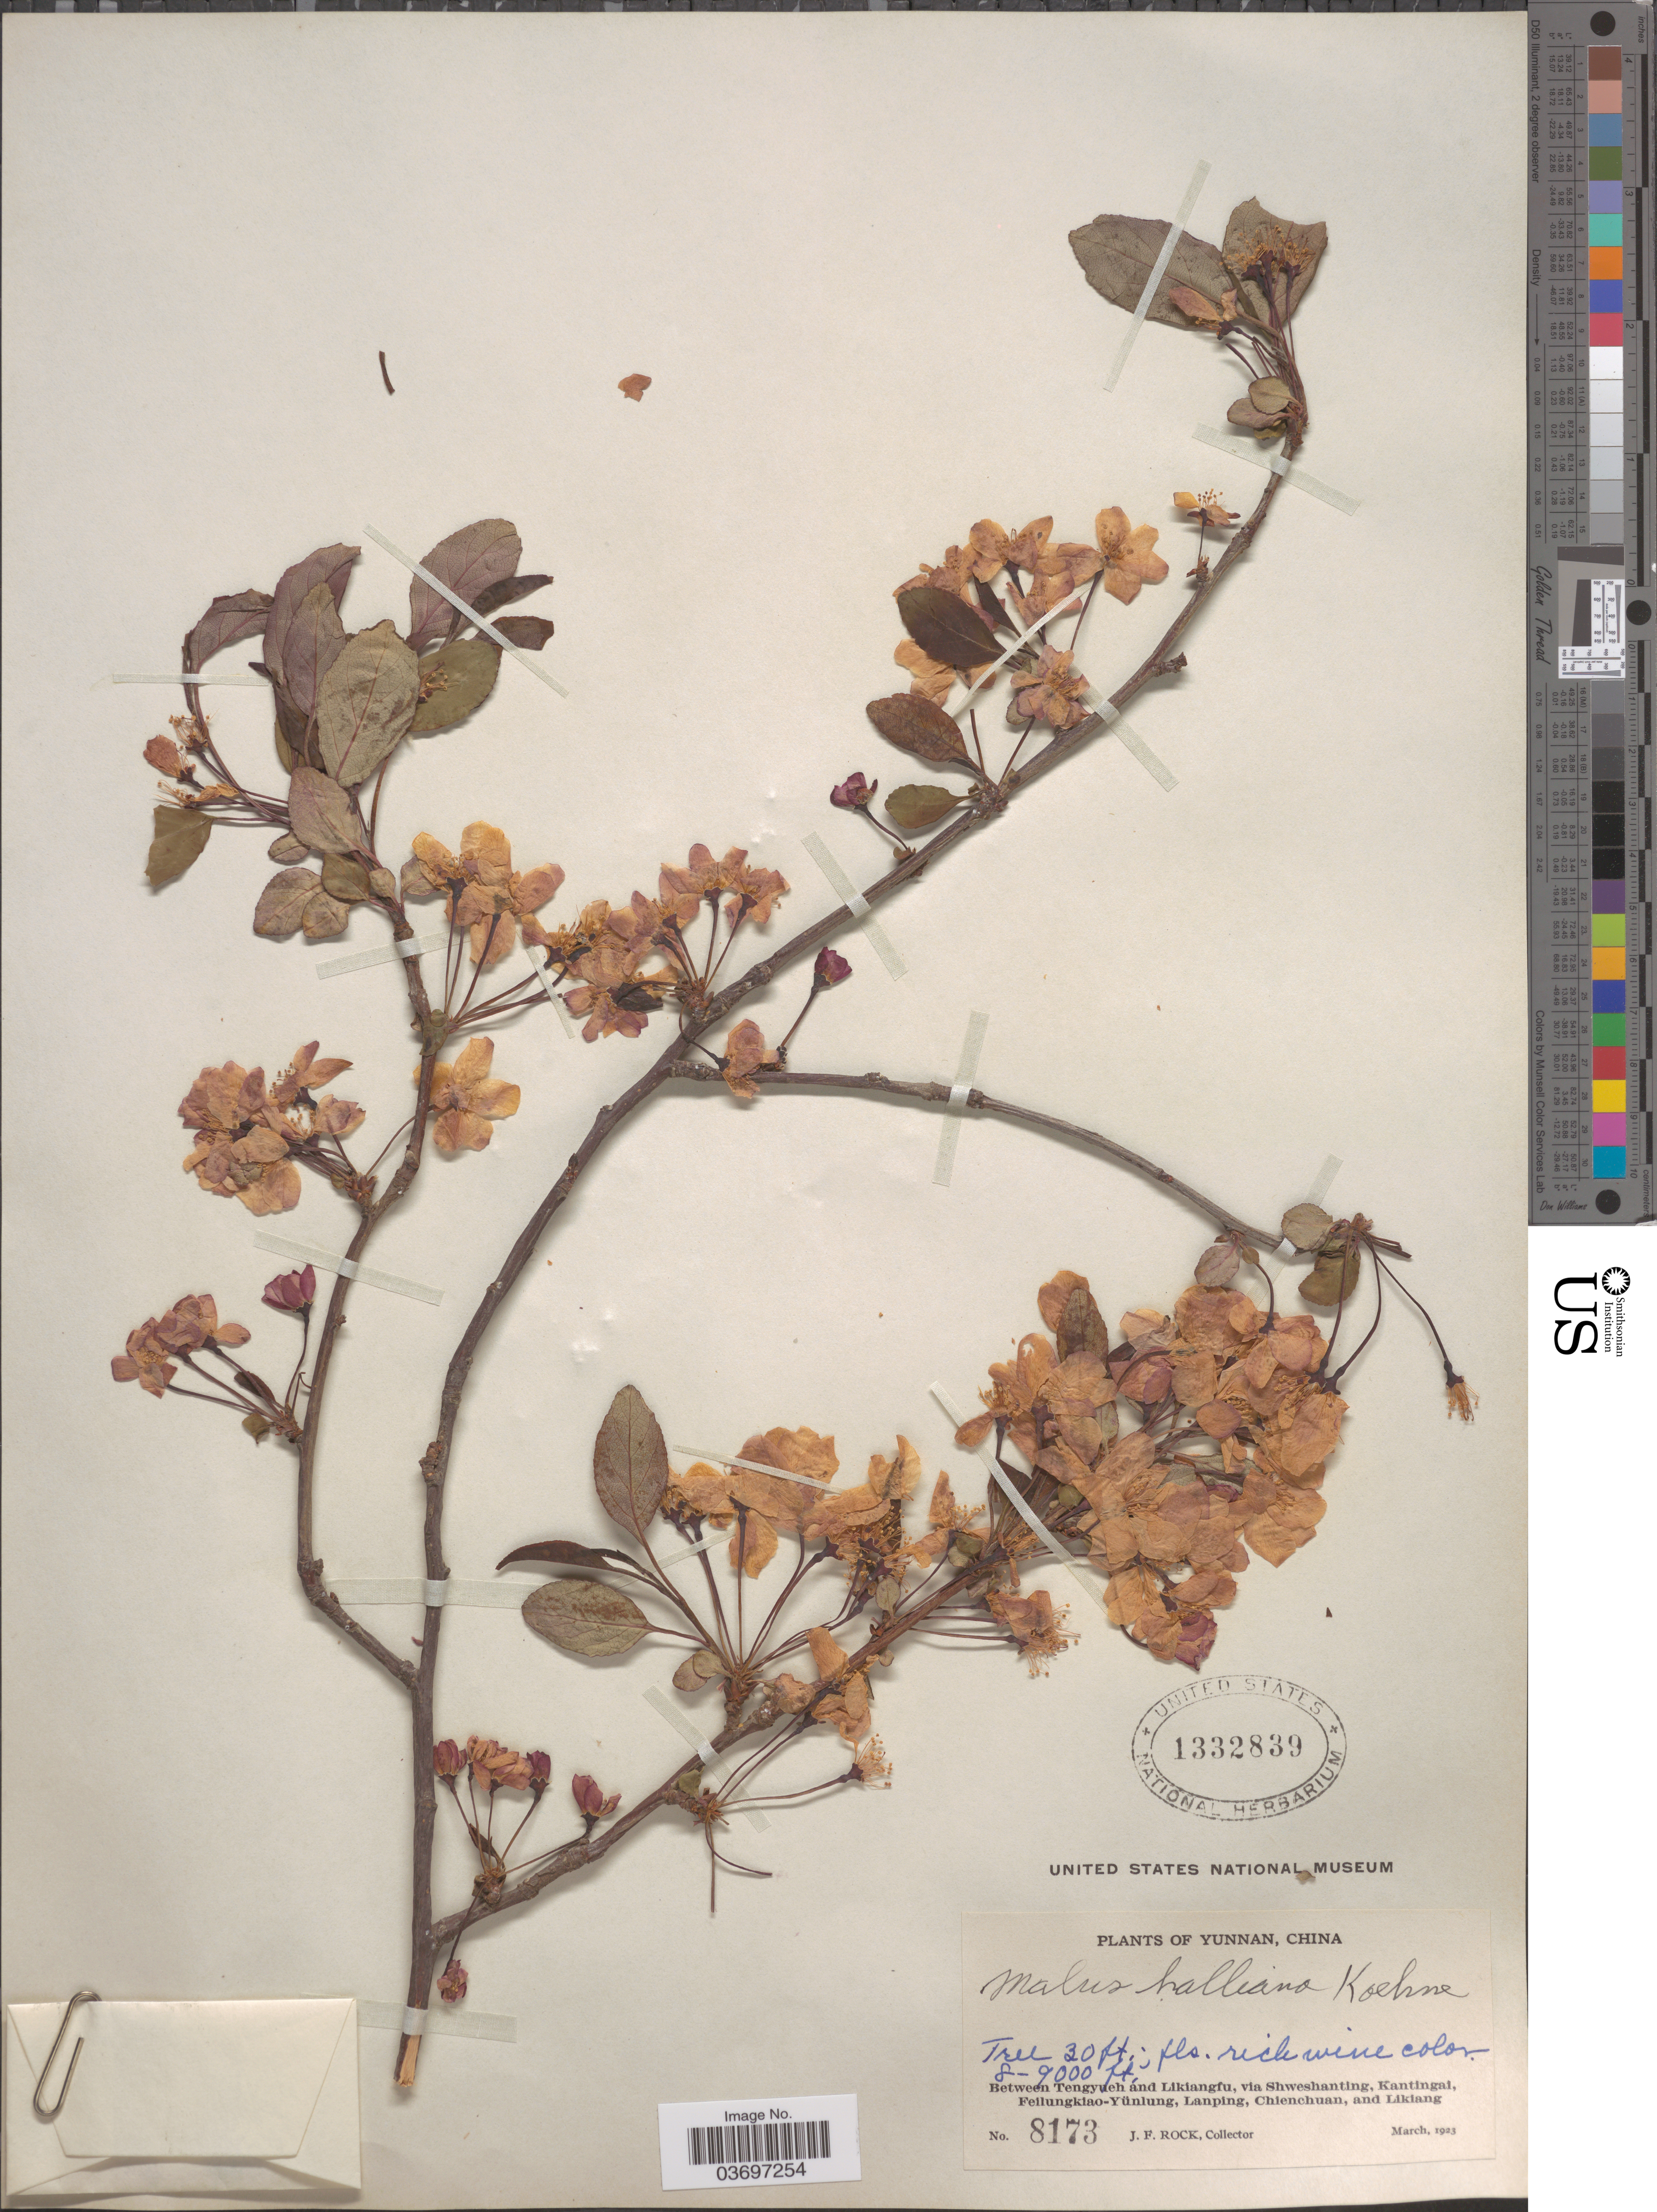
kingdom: Plantae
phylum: Tracheophyta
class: Magnoliopsida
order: Rosales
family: Rosaceae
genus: Malus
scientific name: Malus halliana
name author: Koehne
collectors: J. Rock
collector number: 8173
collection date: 1923-03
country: China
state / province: Yunnan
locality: Between Tengyueh and Likiangfu, via Shweshanting, Kantingai, Feilungkiao-Yünlung, Lanping, Chienchuan, and Likiang.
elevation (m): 2438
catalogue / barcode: US 1332839